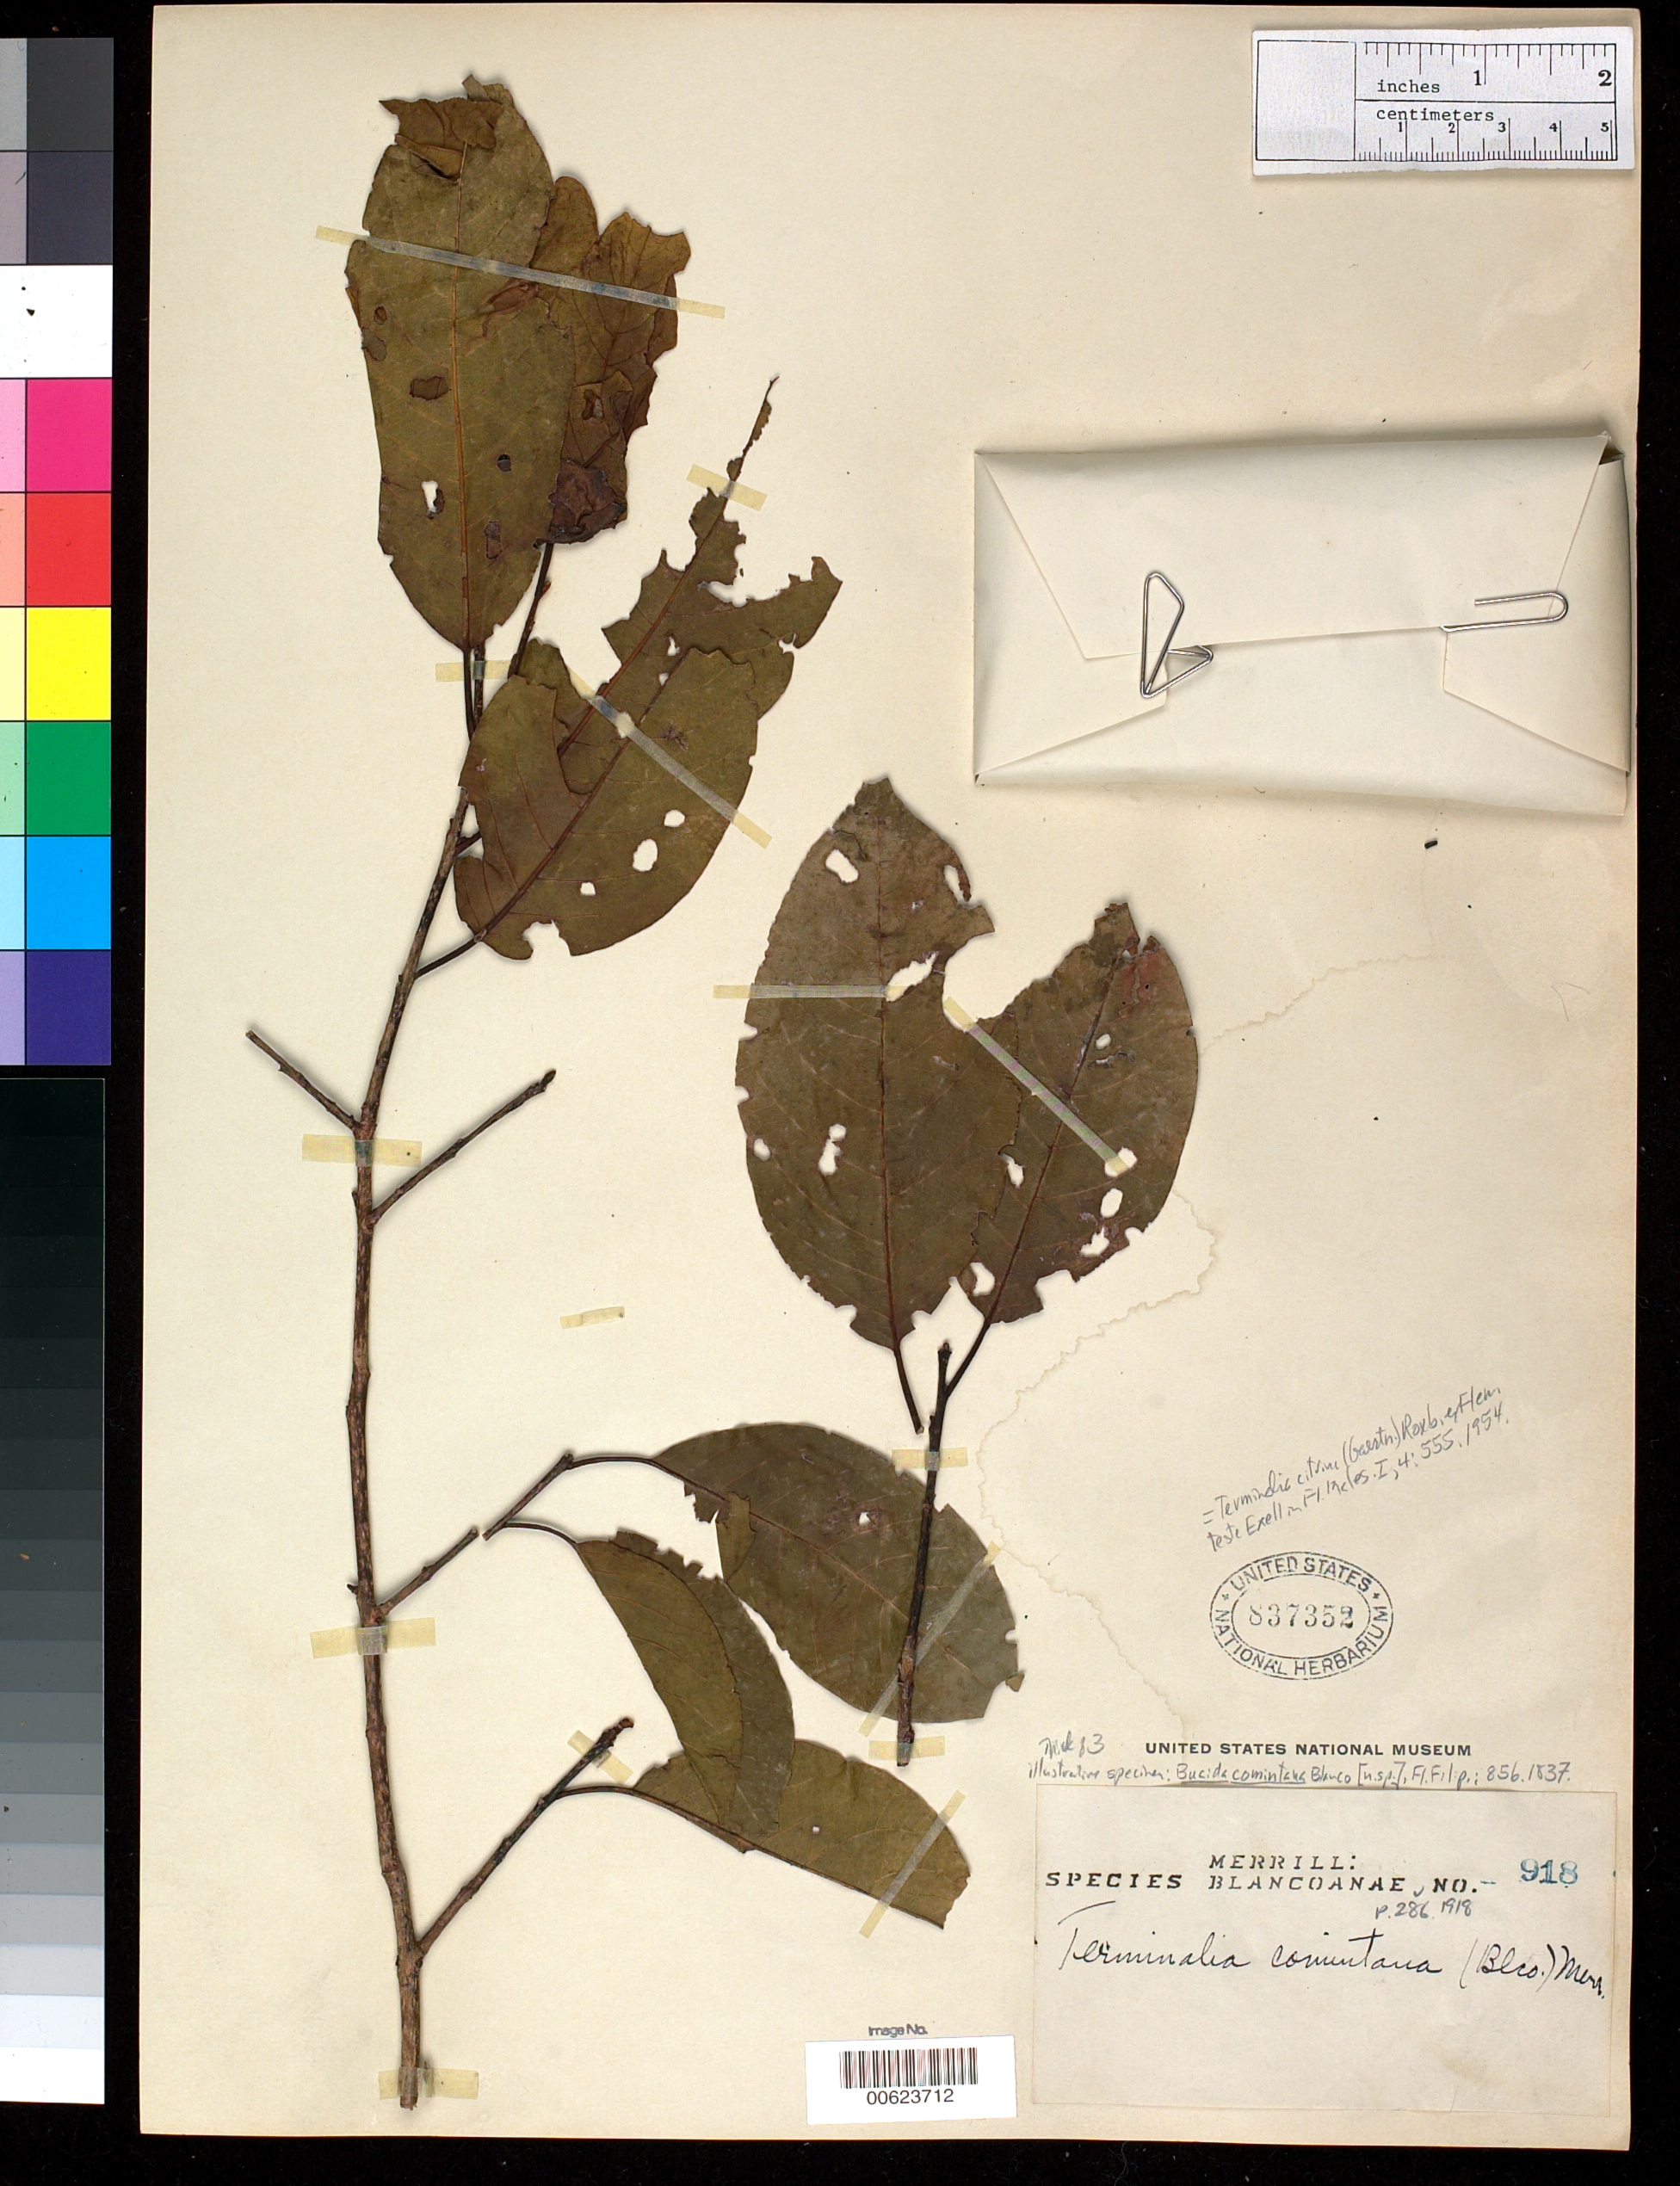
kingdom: Plantae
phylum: Tracheophyta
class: Magnoliopsida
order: Myrtales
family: Combretaceae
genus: Terminalia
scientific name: Terminalia citrina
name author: (Gaertn.) Roxb. ex Flem.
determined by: (US) Smithsonian Institution - National Museum of Natural History - Department of Botany (UNITED STATES)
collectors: E. D. Merrill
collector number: Sp. Blancoan. 0918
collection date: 1916-10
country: Philippines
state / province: Calabarzon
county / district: Rizal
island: Luzon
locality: Antipolo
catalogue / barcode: US 837352